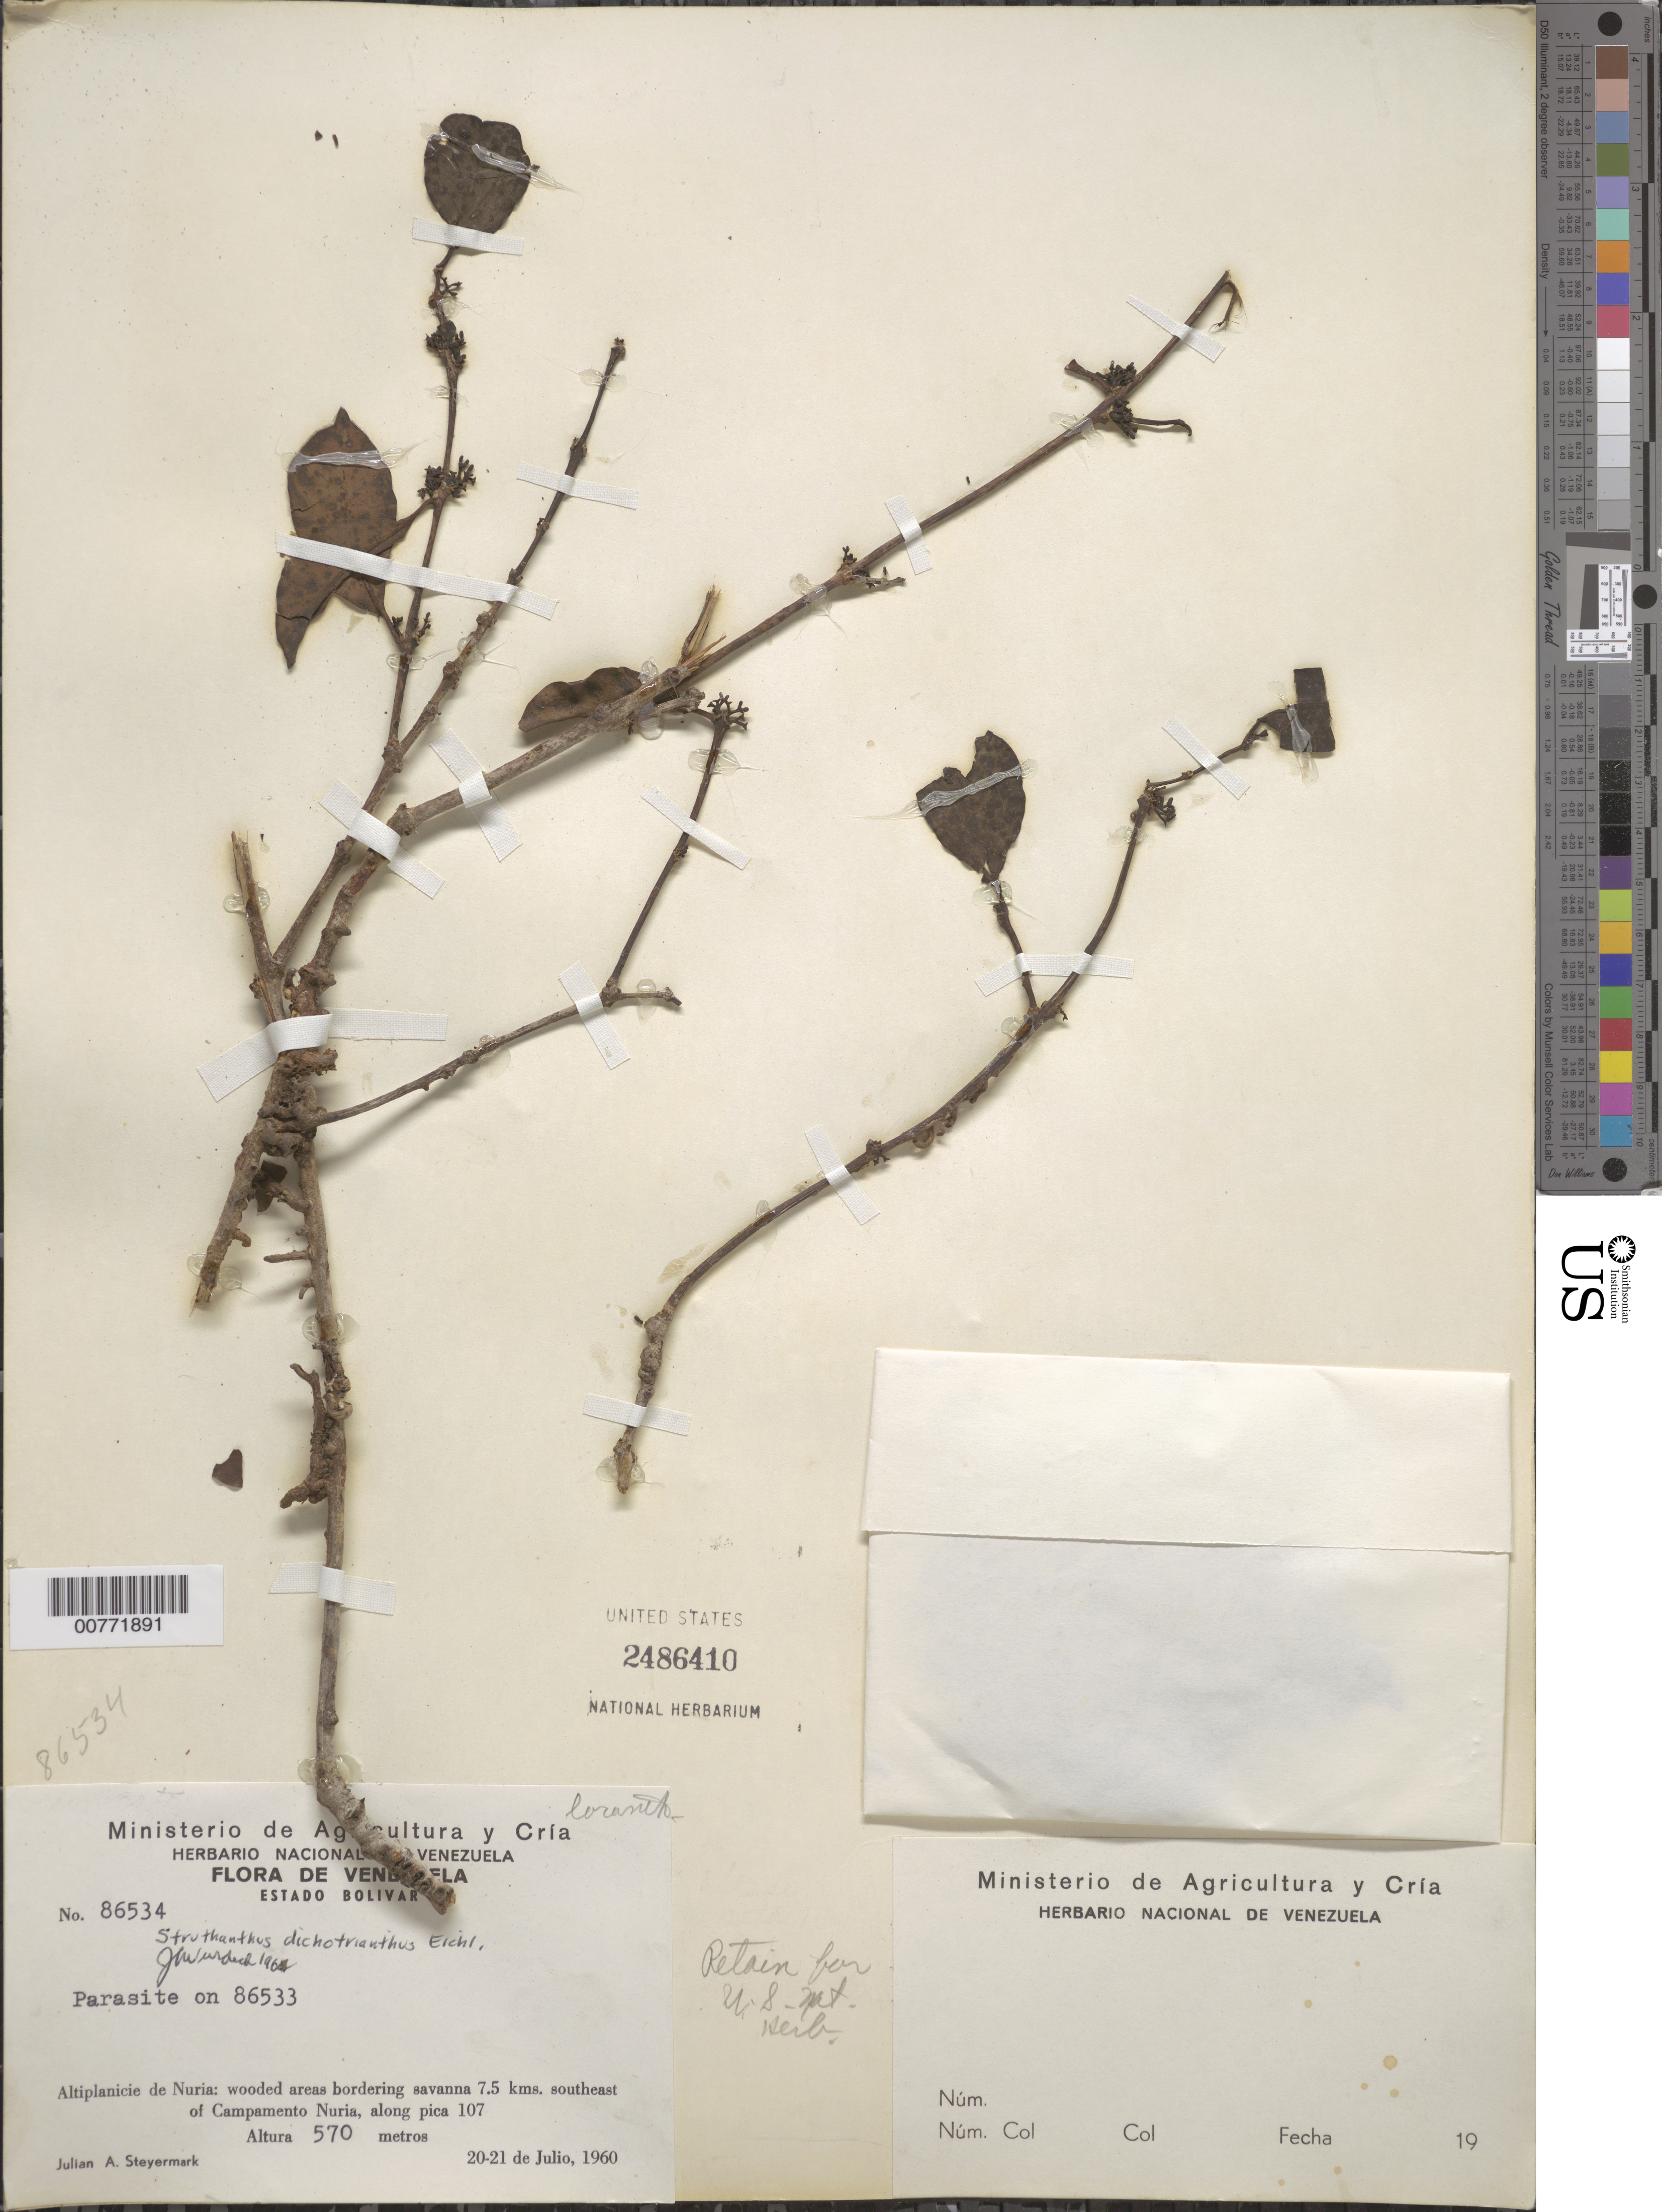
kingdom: Plantae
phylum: Tracheophyta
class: Magnoliopsida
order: Santalales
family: Loranthaceae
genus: Struthanthus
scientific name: Struthanthus dichotrianthus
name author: Eichler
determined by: Wurdack, John J., (US), US (UNITED STATES)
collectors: J. Steyermark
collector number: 86534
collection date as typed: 20-Jul-60 to 21-Jul-60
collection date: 1960-07-20/1960-07-21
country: Venezuela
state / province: Bolívar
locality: Altiplanicie de Nuria, 7.5 km SE of Campamento Nuria, along pica 107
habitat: Wooded area bordering savanna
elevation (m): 570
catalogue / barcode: US 2486410